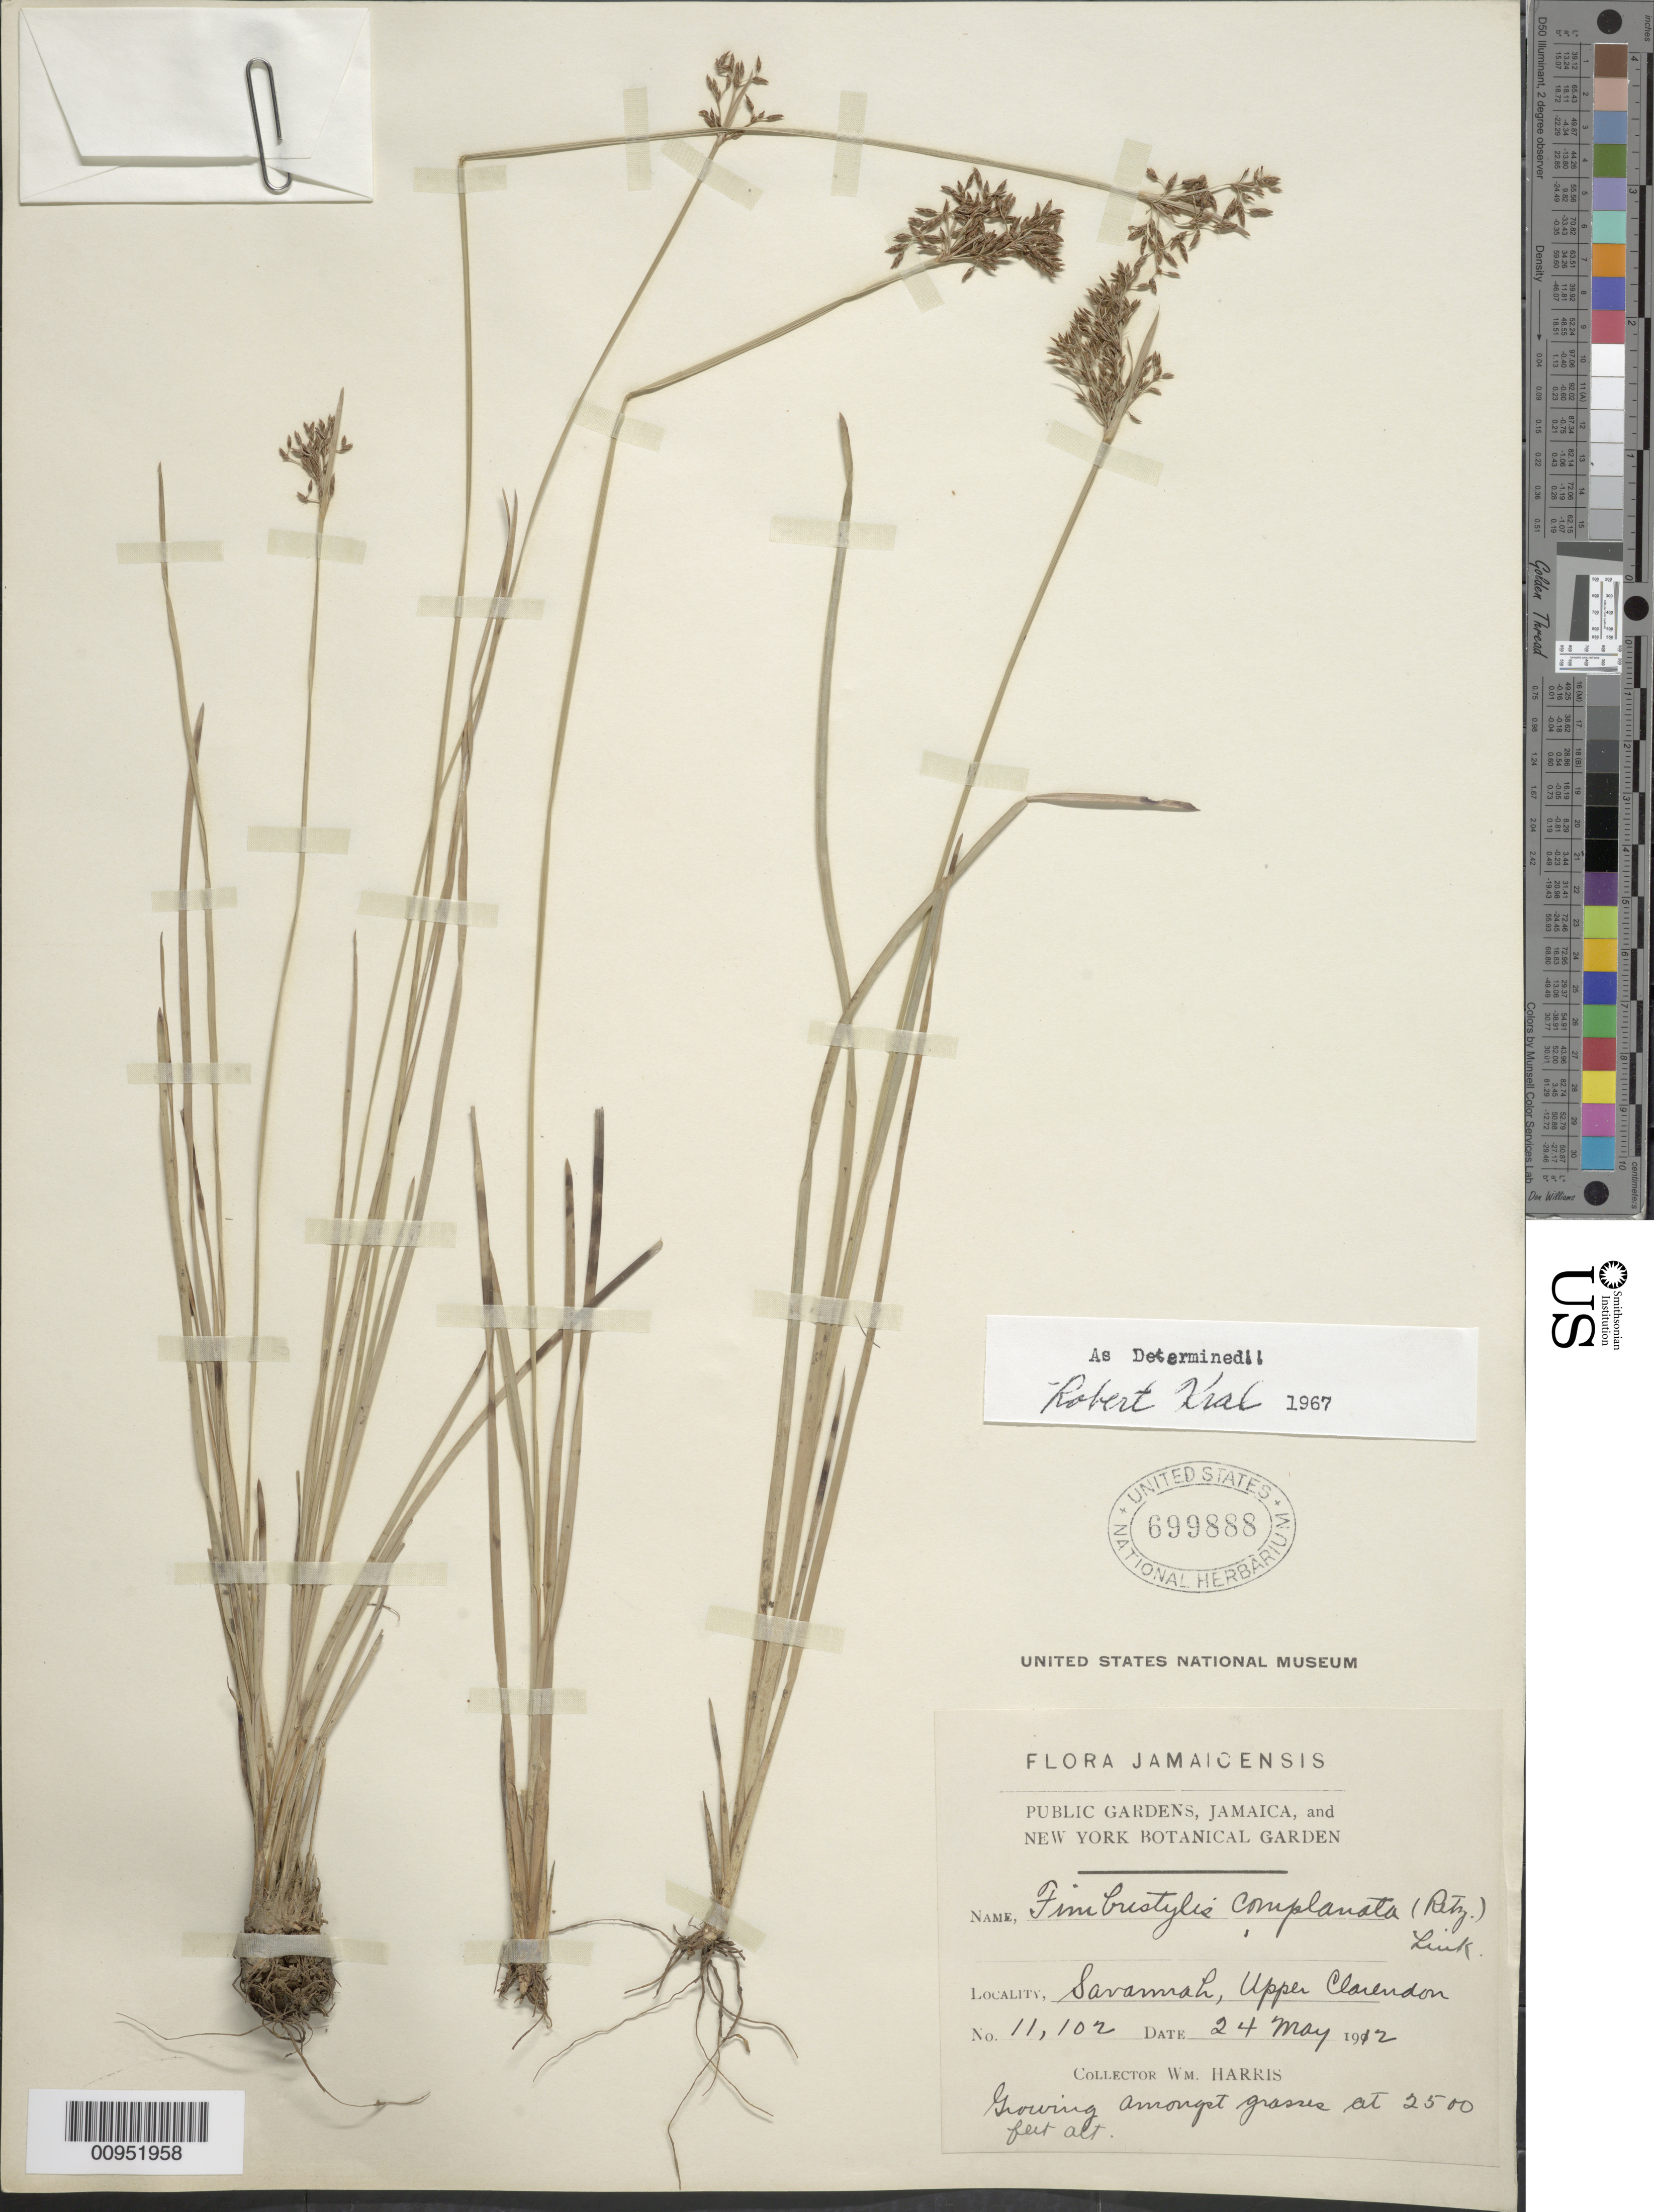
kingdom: Plantae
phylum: Tracheophyta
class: Liliopsida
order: Poales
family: Cyperaceae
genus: Fimbristylis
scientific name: Fimbristylis complanata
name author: (Retz.) Link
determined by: Kral, Robert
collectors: W. H. Harris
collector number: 11102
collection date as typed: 24 May 1912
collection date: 1912-05-24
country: Jamaica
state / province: Clarendon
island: Jamaica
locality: Savannah, Upper Clarendon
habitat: Growing amongst grasses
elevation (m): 762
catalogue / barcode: US 699888